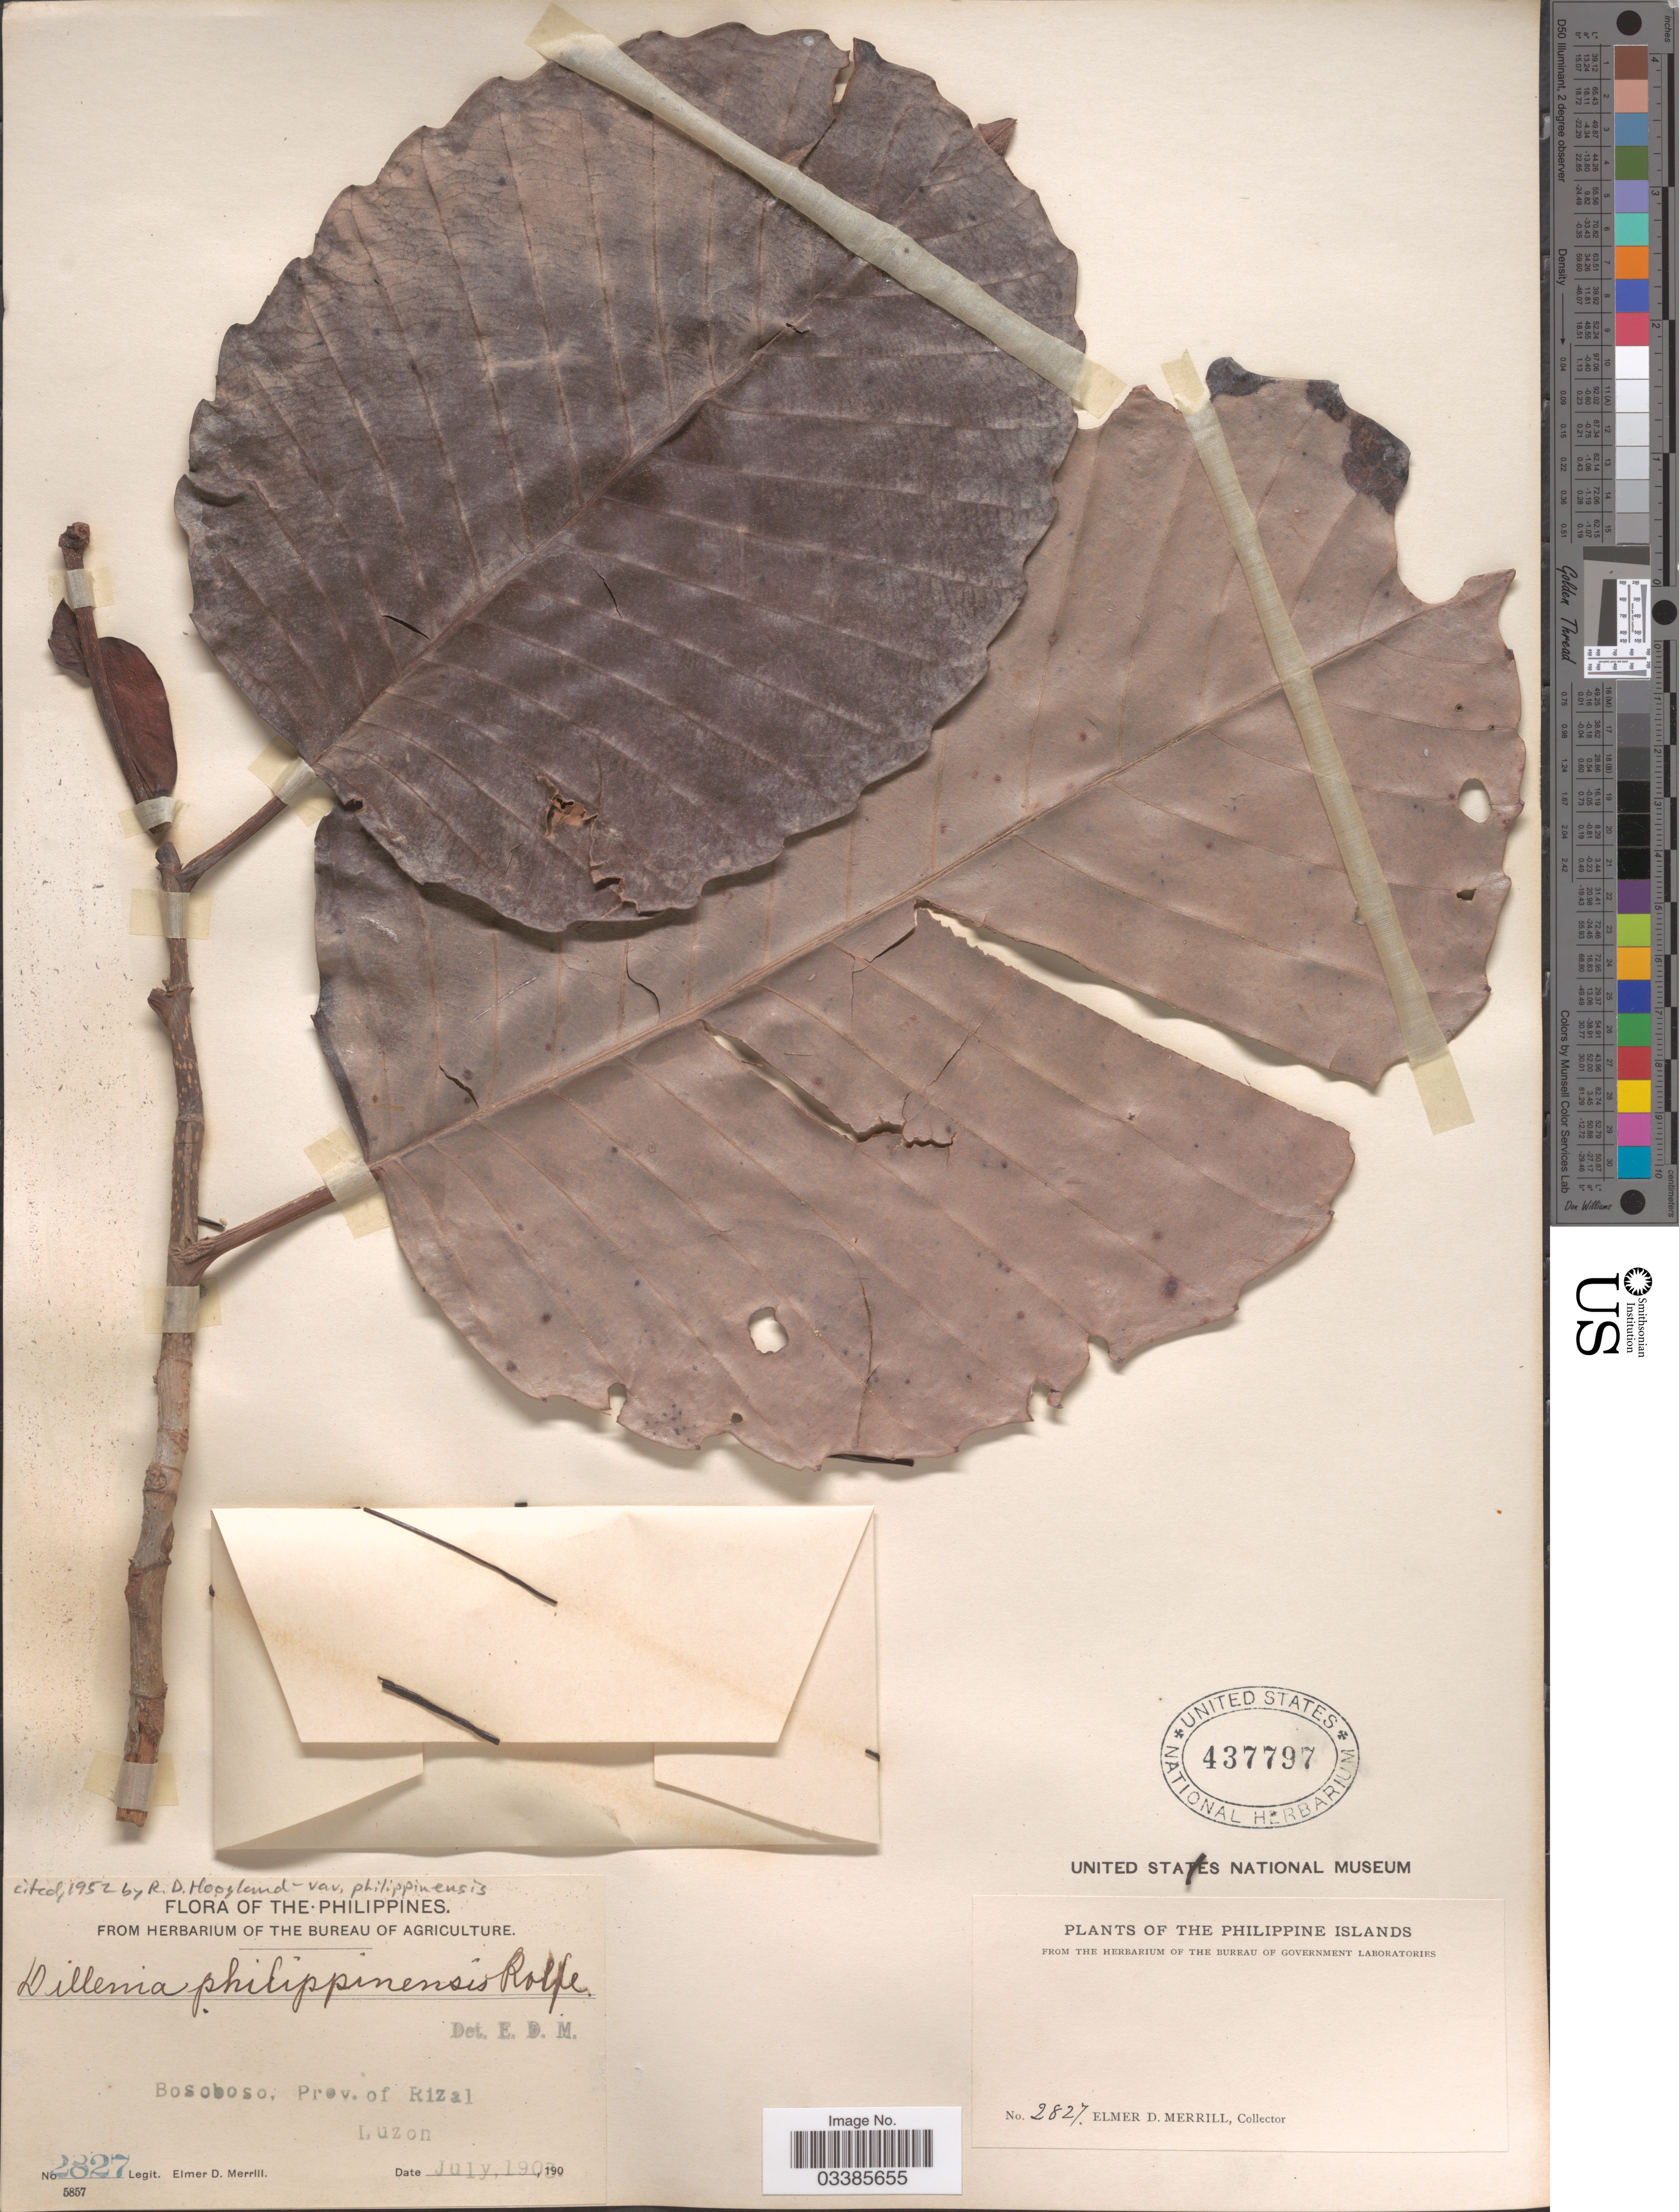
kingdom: Plantae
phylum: Tracheophyta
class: Magnoliopsida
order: Dilleniales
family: Dilleniaceae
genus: Dillenia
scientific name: Dillenia philippinensis var. philippinensis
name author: Rolfe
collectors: E. D. Merrill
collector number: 2827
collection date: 1903-07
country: Philippines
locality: Bosoboso, Prov. of Rizal. Luzon.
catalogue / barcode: US 437797